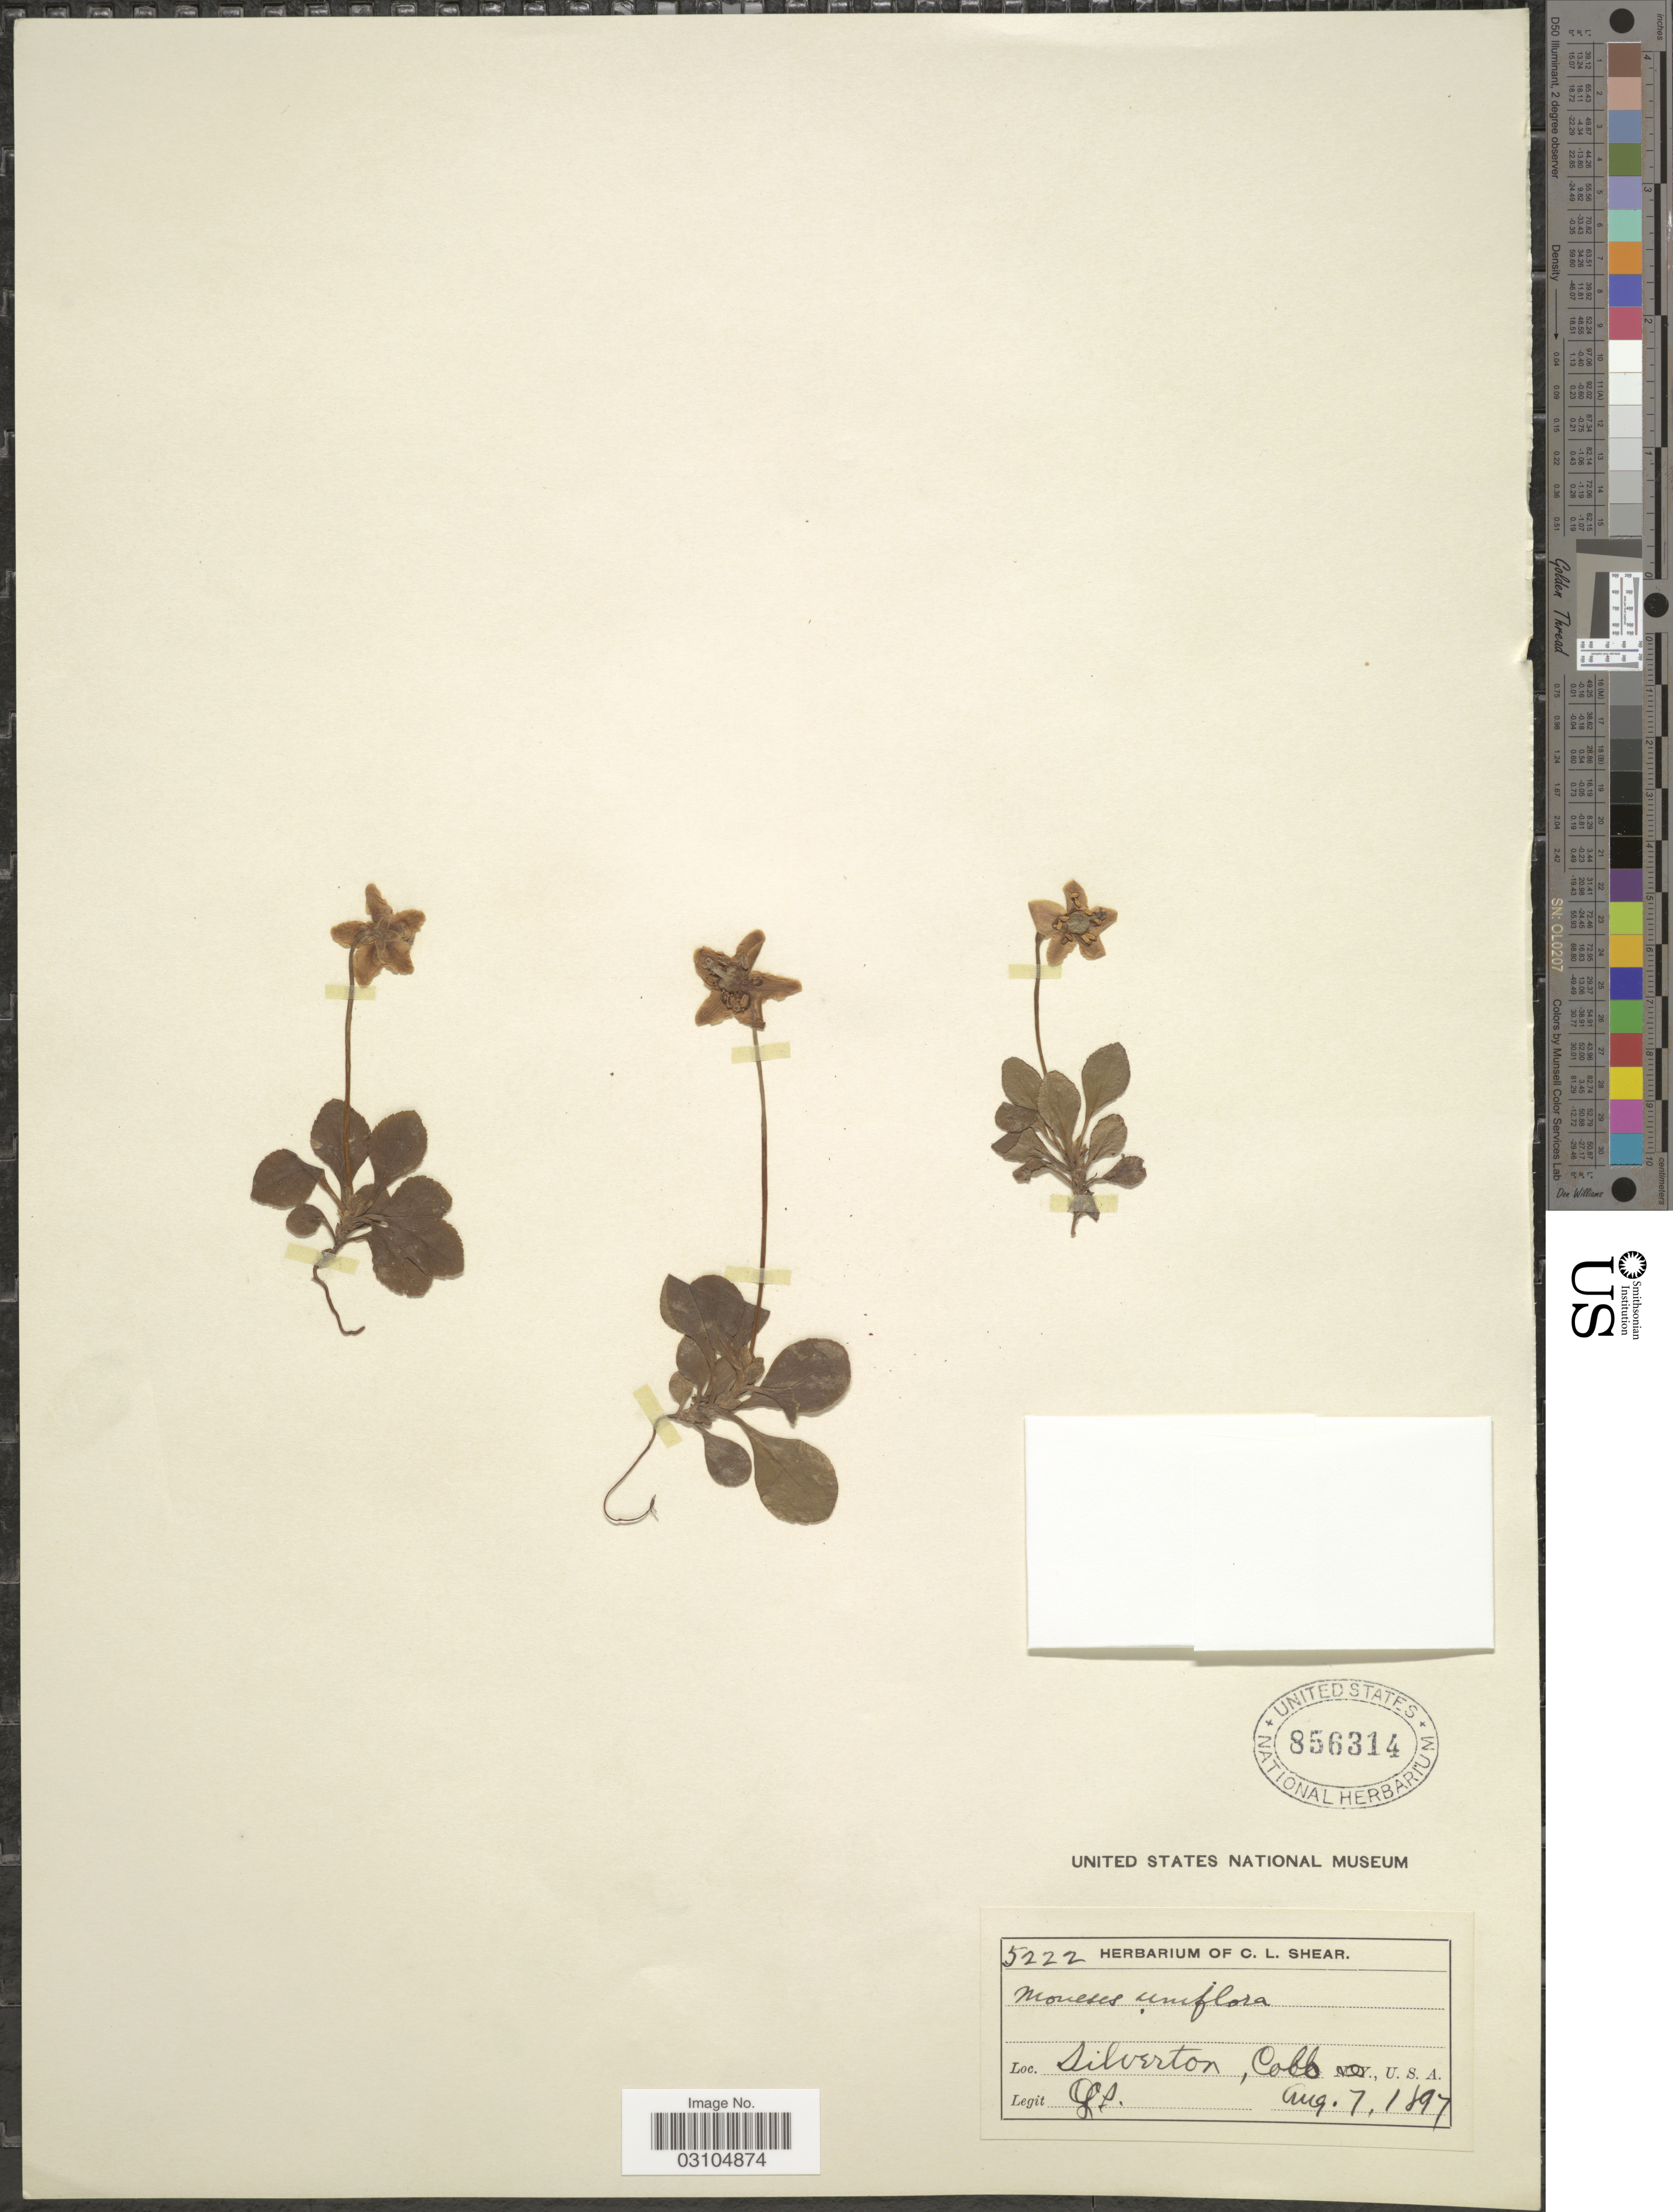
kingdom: Plantae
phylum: Tracheophyta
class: Magnoliopsida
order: Ericales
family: Ericaceae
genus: Moneses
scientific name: Moneses uniflora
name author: (L.) A. Gray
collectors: C. L. Shear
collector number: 5222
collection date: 1897-08-07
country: United States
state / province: Colorado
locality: Silverton.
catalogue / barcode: US 856314